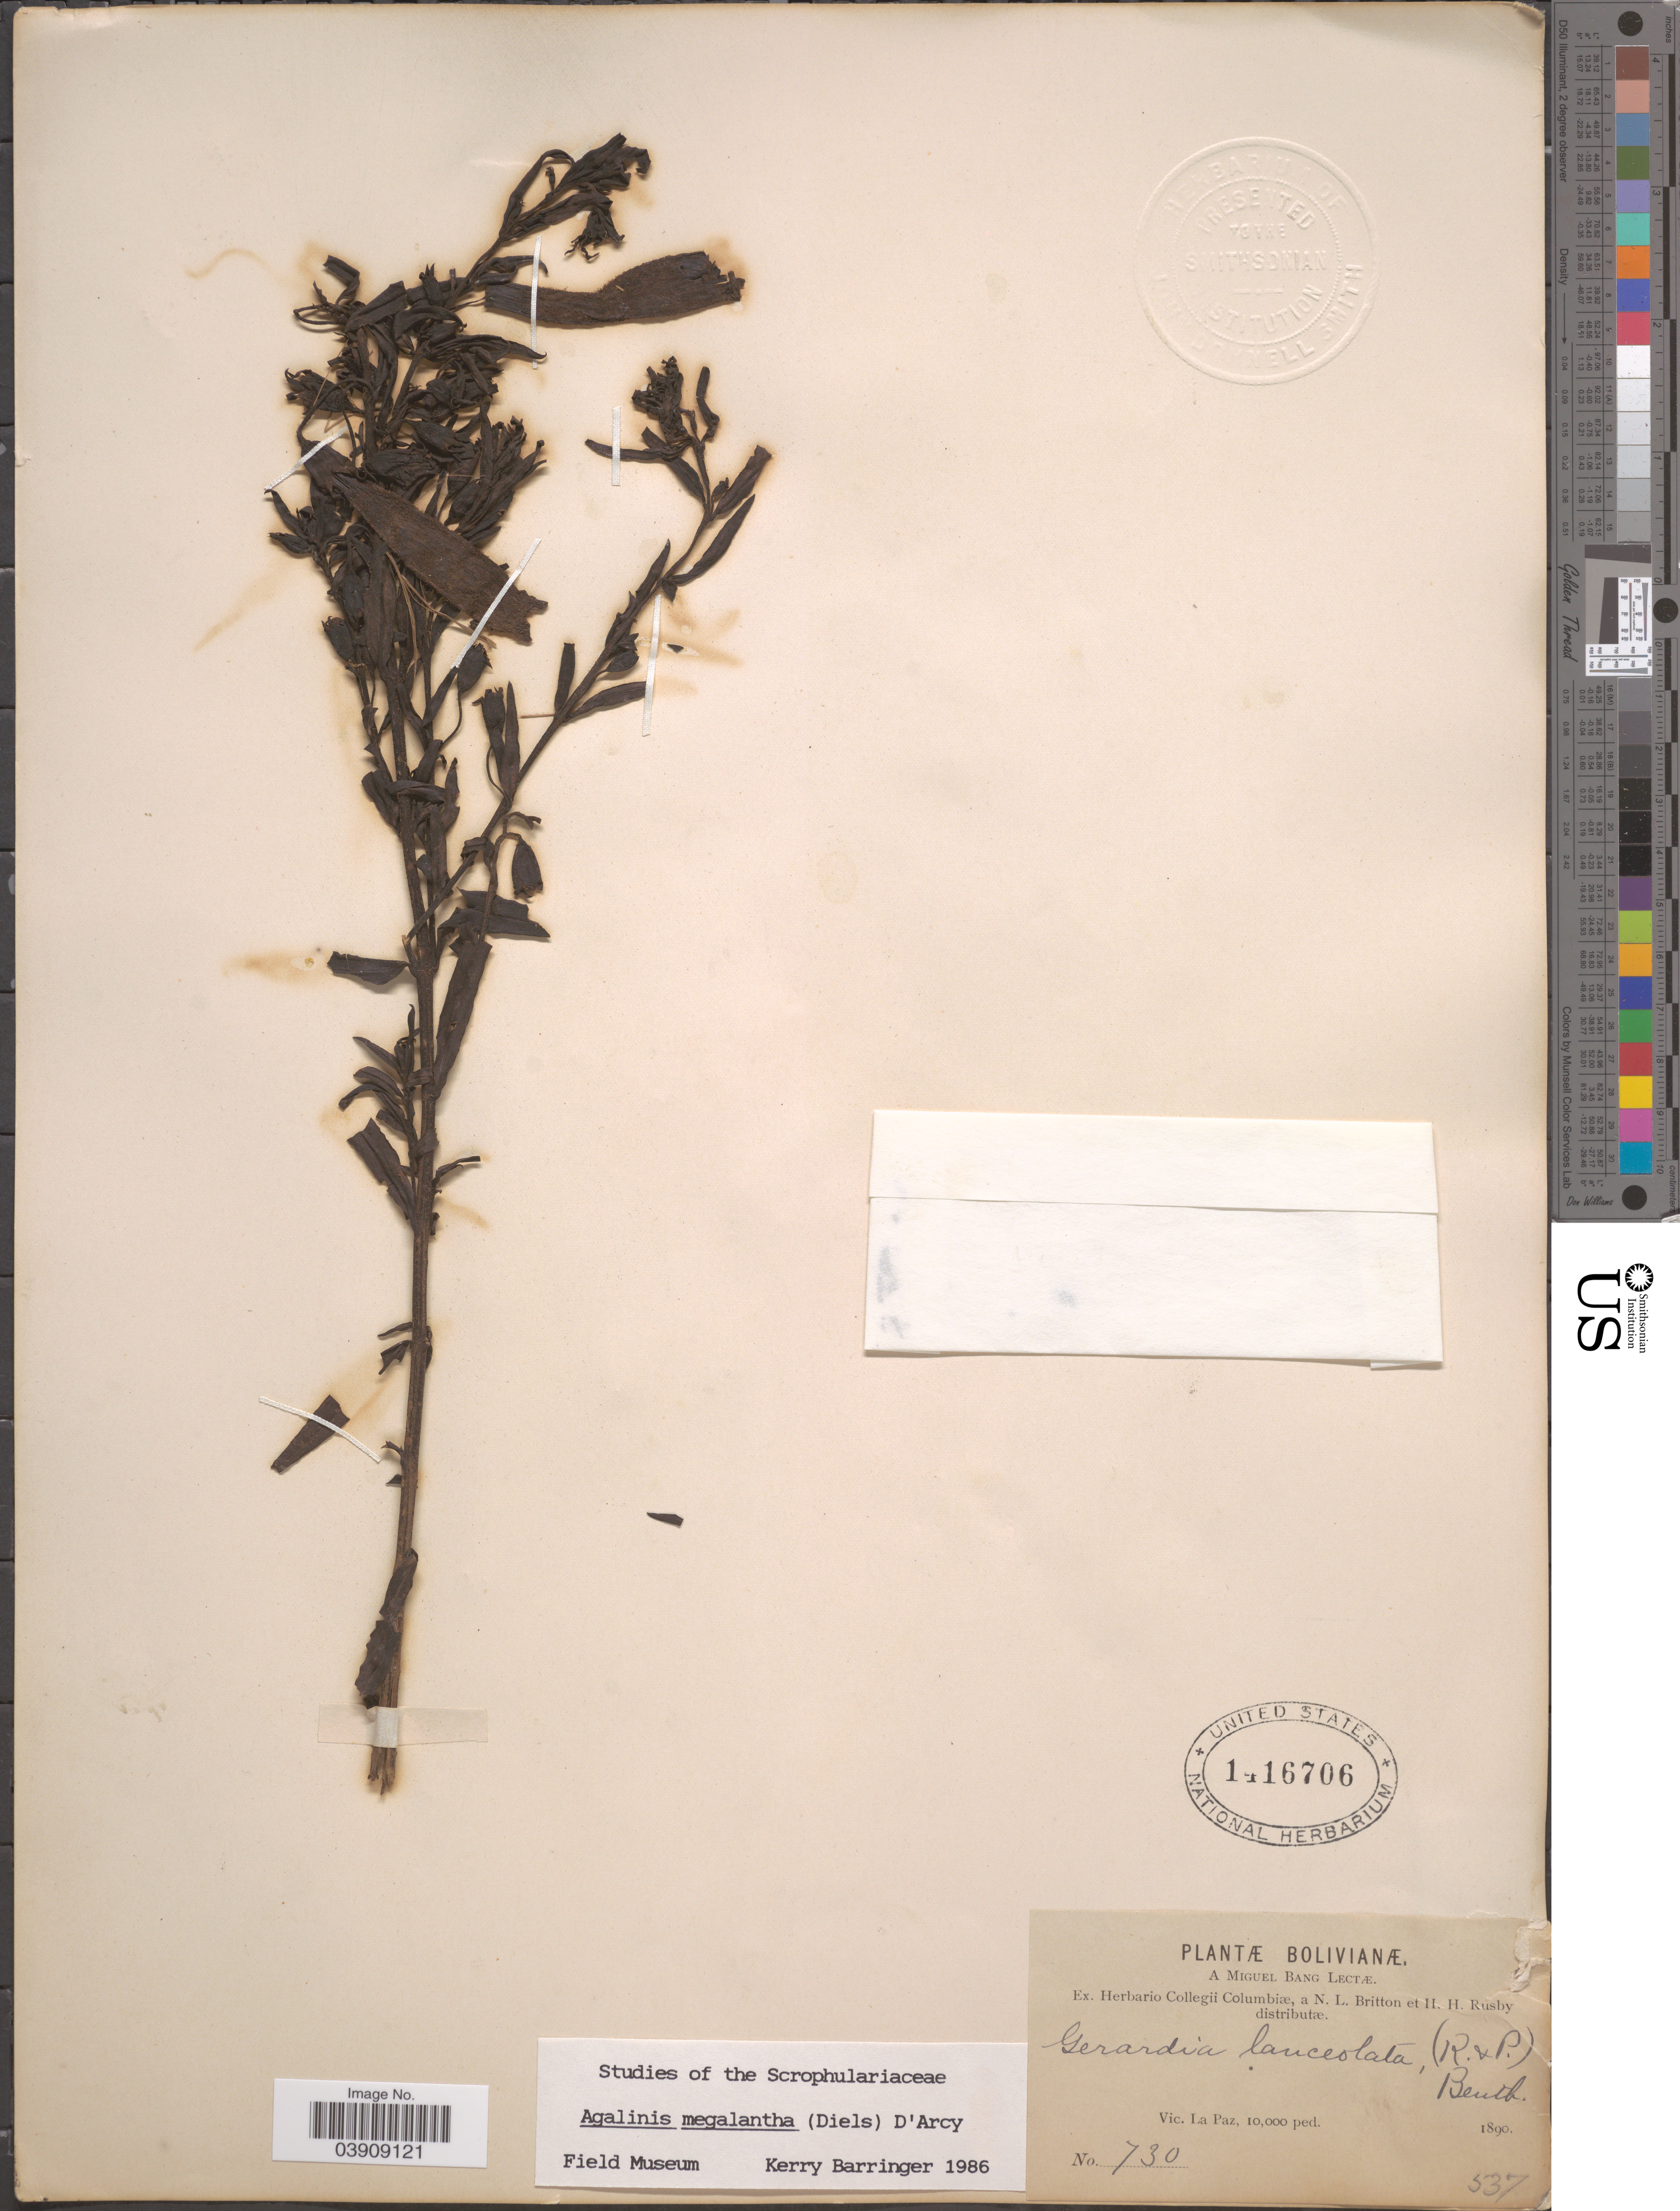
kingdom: Plantae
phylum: Tracheophyta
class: Magnoliopsida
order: Lamiales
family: Orobanchaceae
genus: Agalinis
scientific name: Agalinis megalantha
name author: (Diels) D'Arcy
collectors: M. Bang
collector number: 730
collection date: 1890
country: Bolivia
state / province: La Paz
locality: Vic. La Paz.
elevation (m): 3048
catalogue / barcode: US 1416706